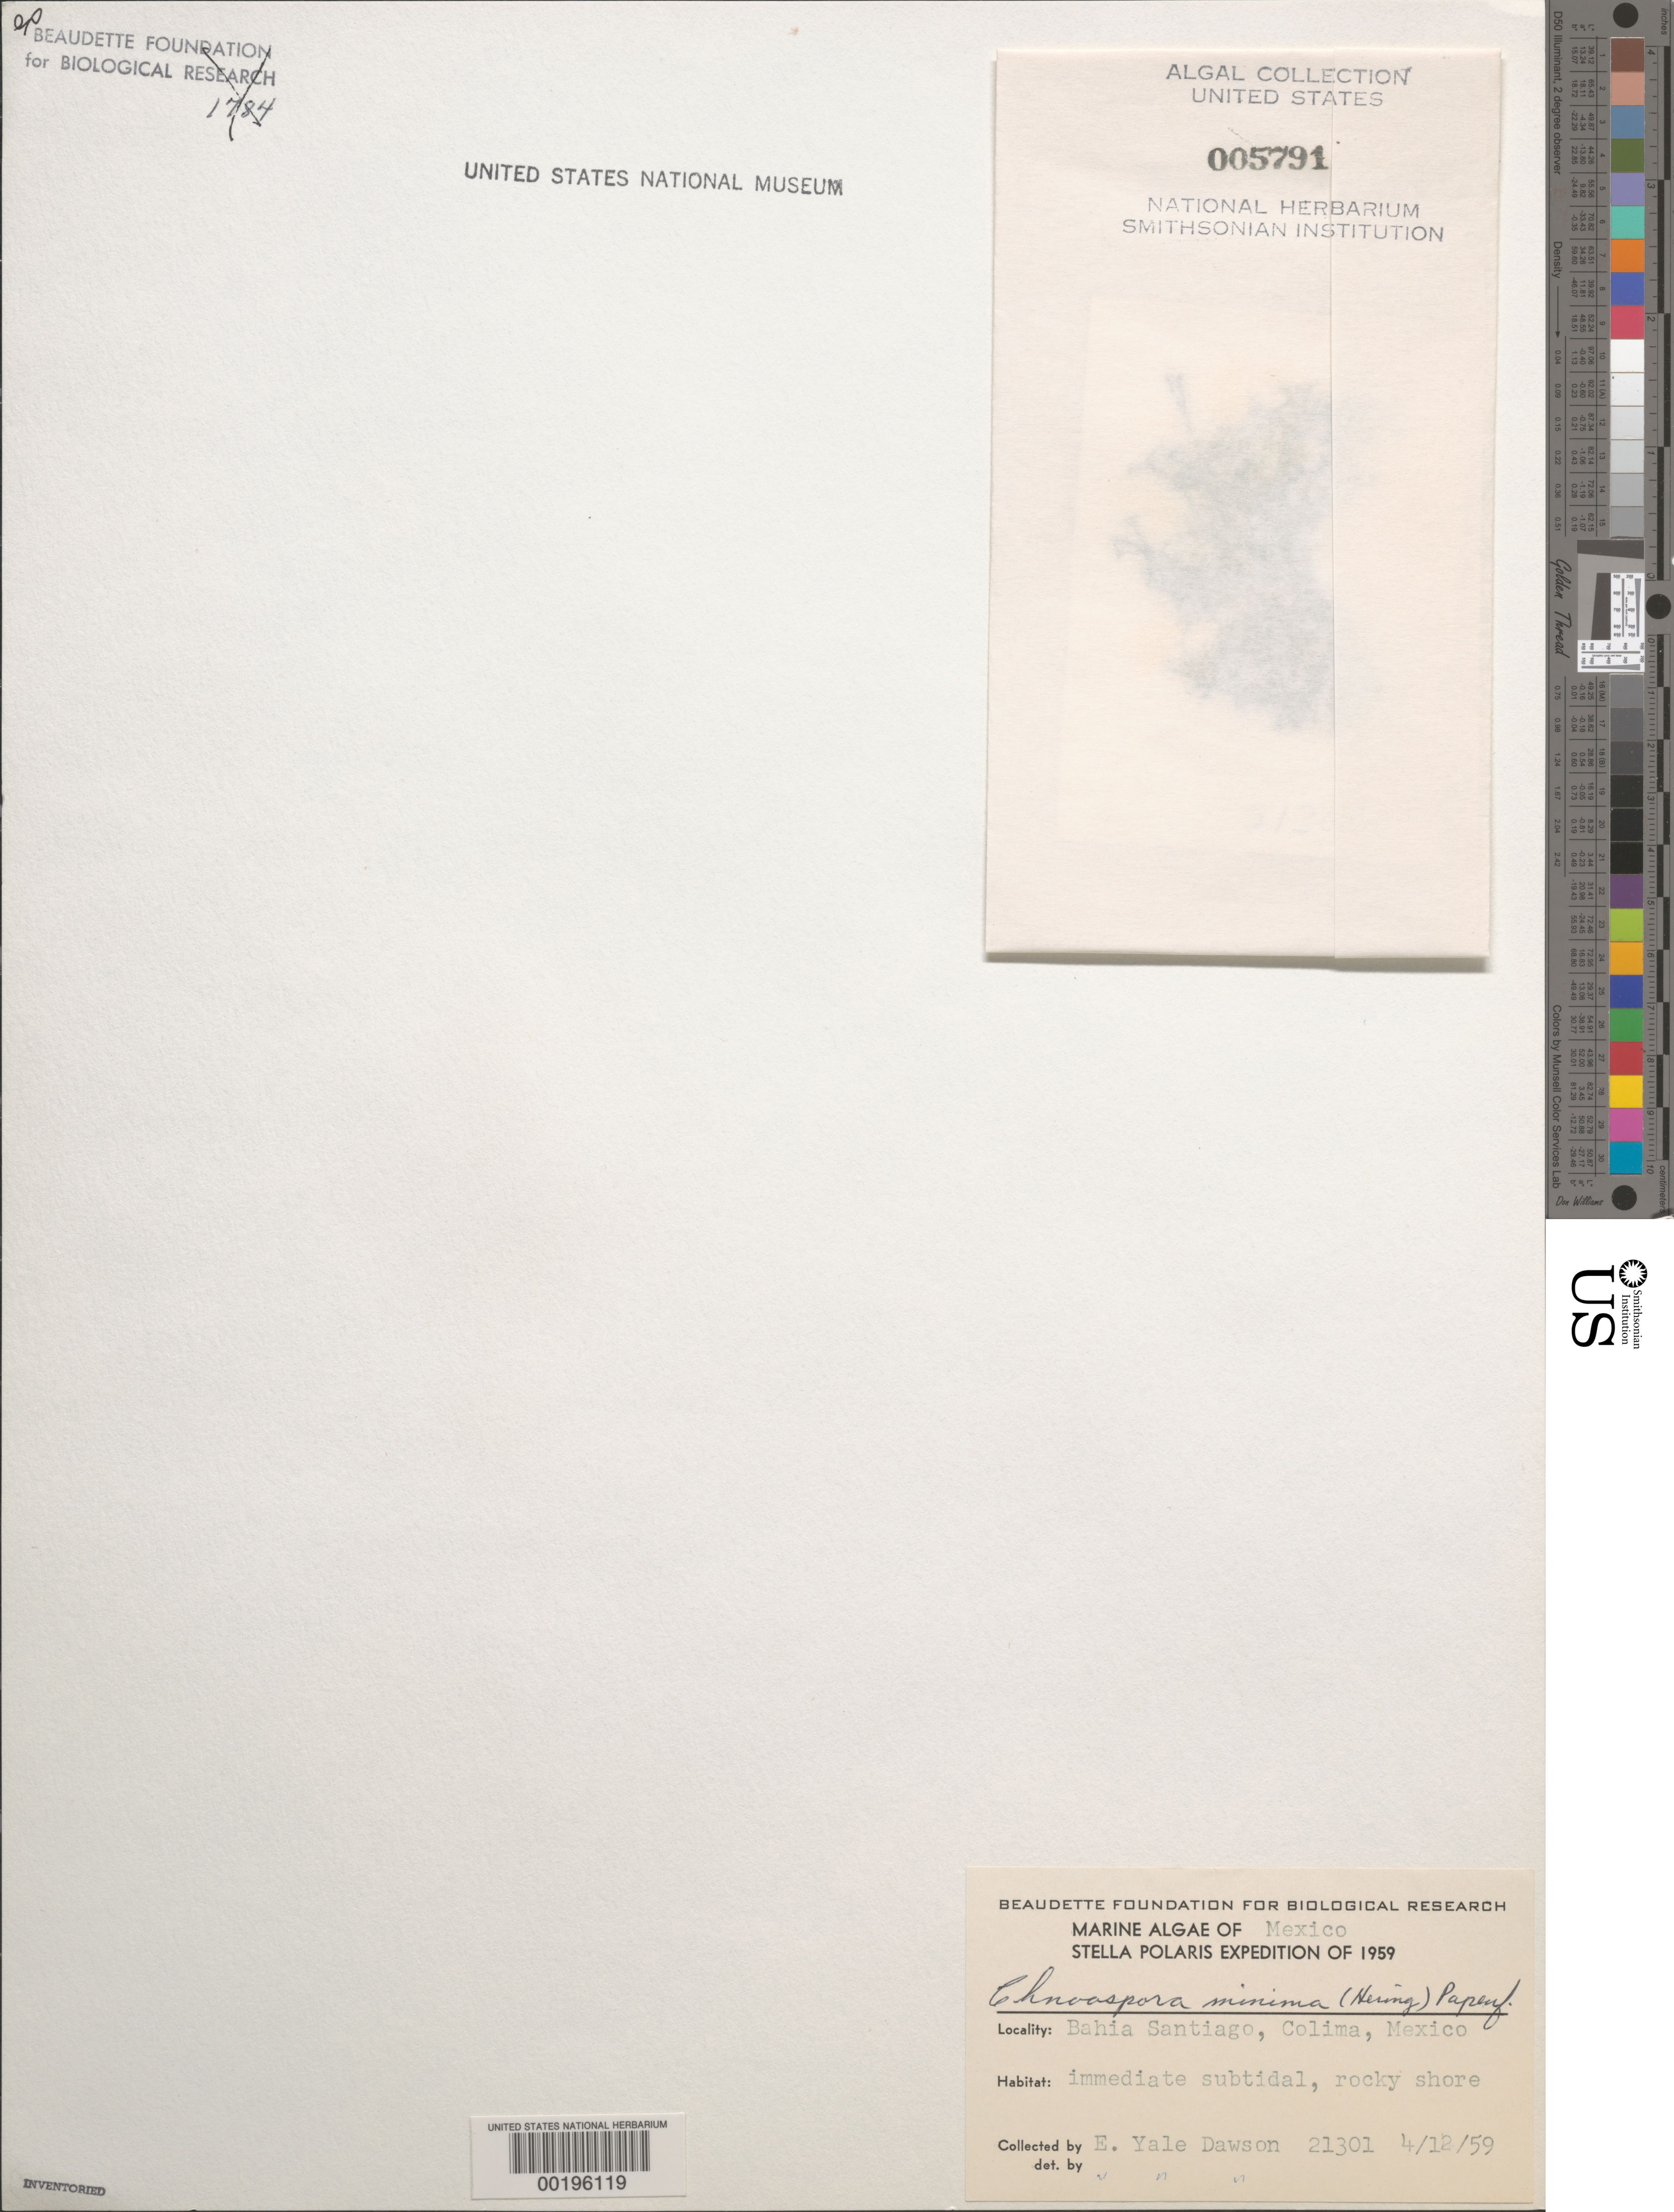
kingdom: Chromista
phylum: Ochrophyta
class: Phaeophyceae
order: Scytosiphonales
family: Scytosiphonaceae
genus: Chnoospora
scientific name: Chnoospora minima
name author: (Hering) Papenf.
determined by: Dawson, E. Y.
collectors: E. Y. Dawson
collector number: EYD 21301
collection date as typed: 12 Apr 1959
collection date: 1959-04-12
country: Mexico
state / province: Colima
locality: Bahia Santiago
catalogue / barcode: US 5791